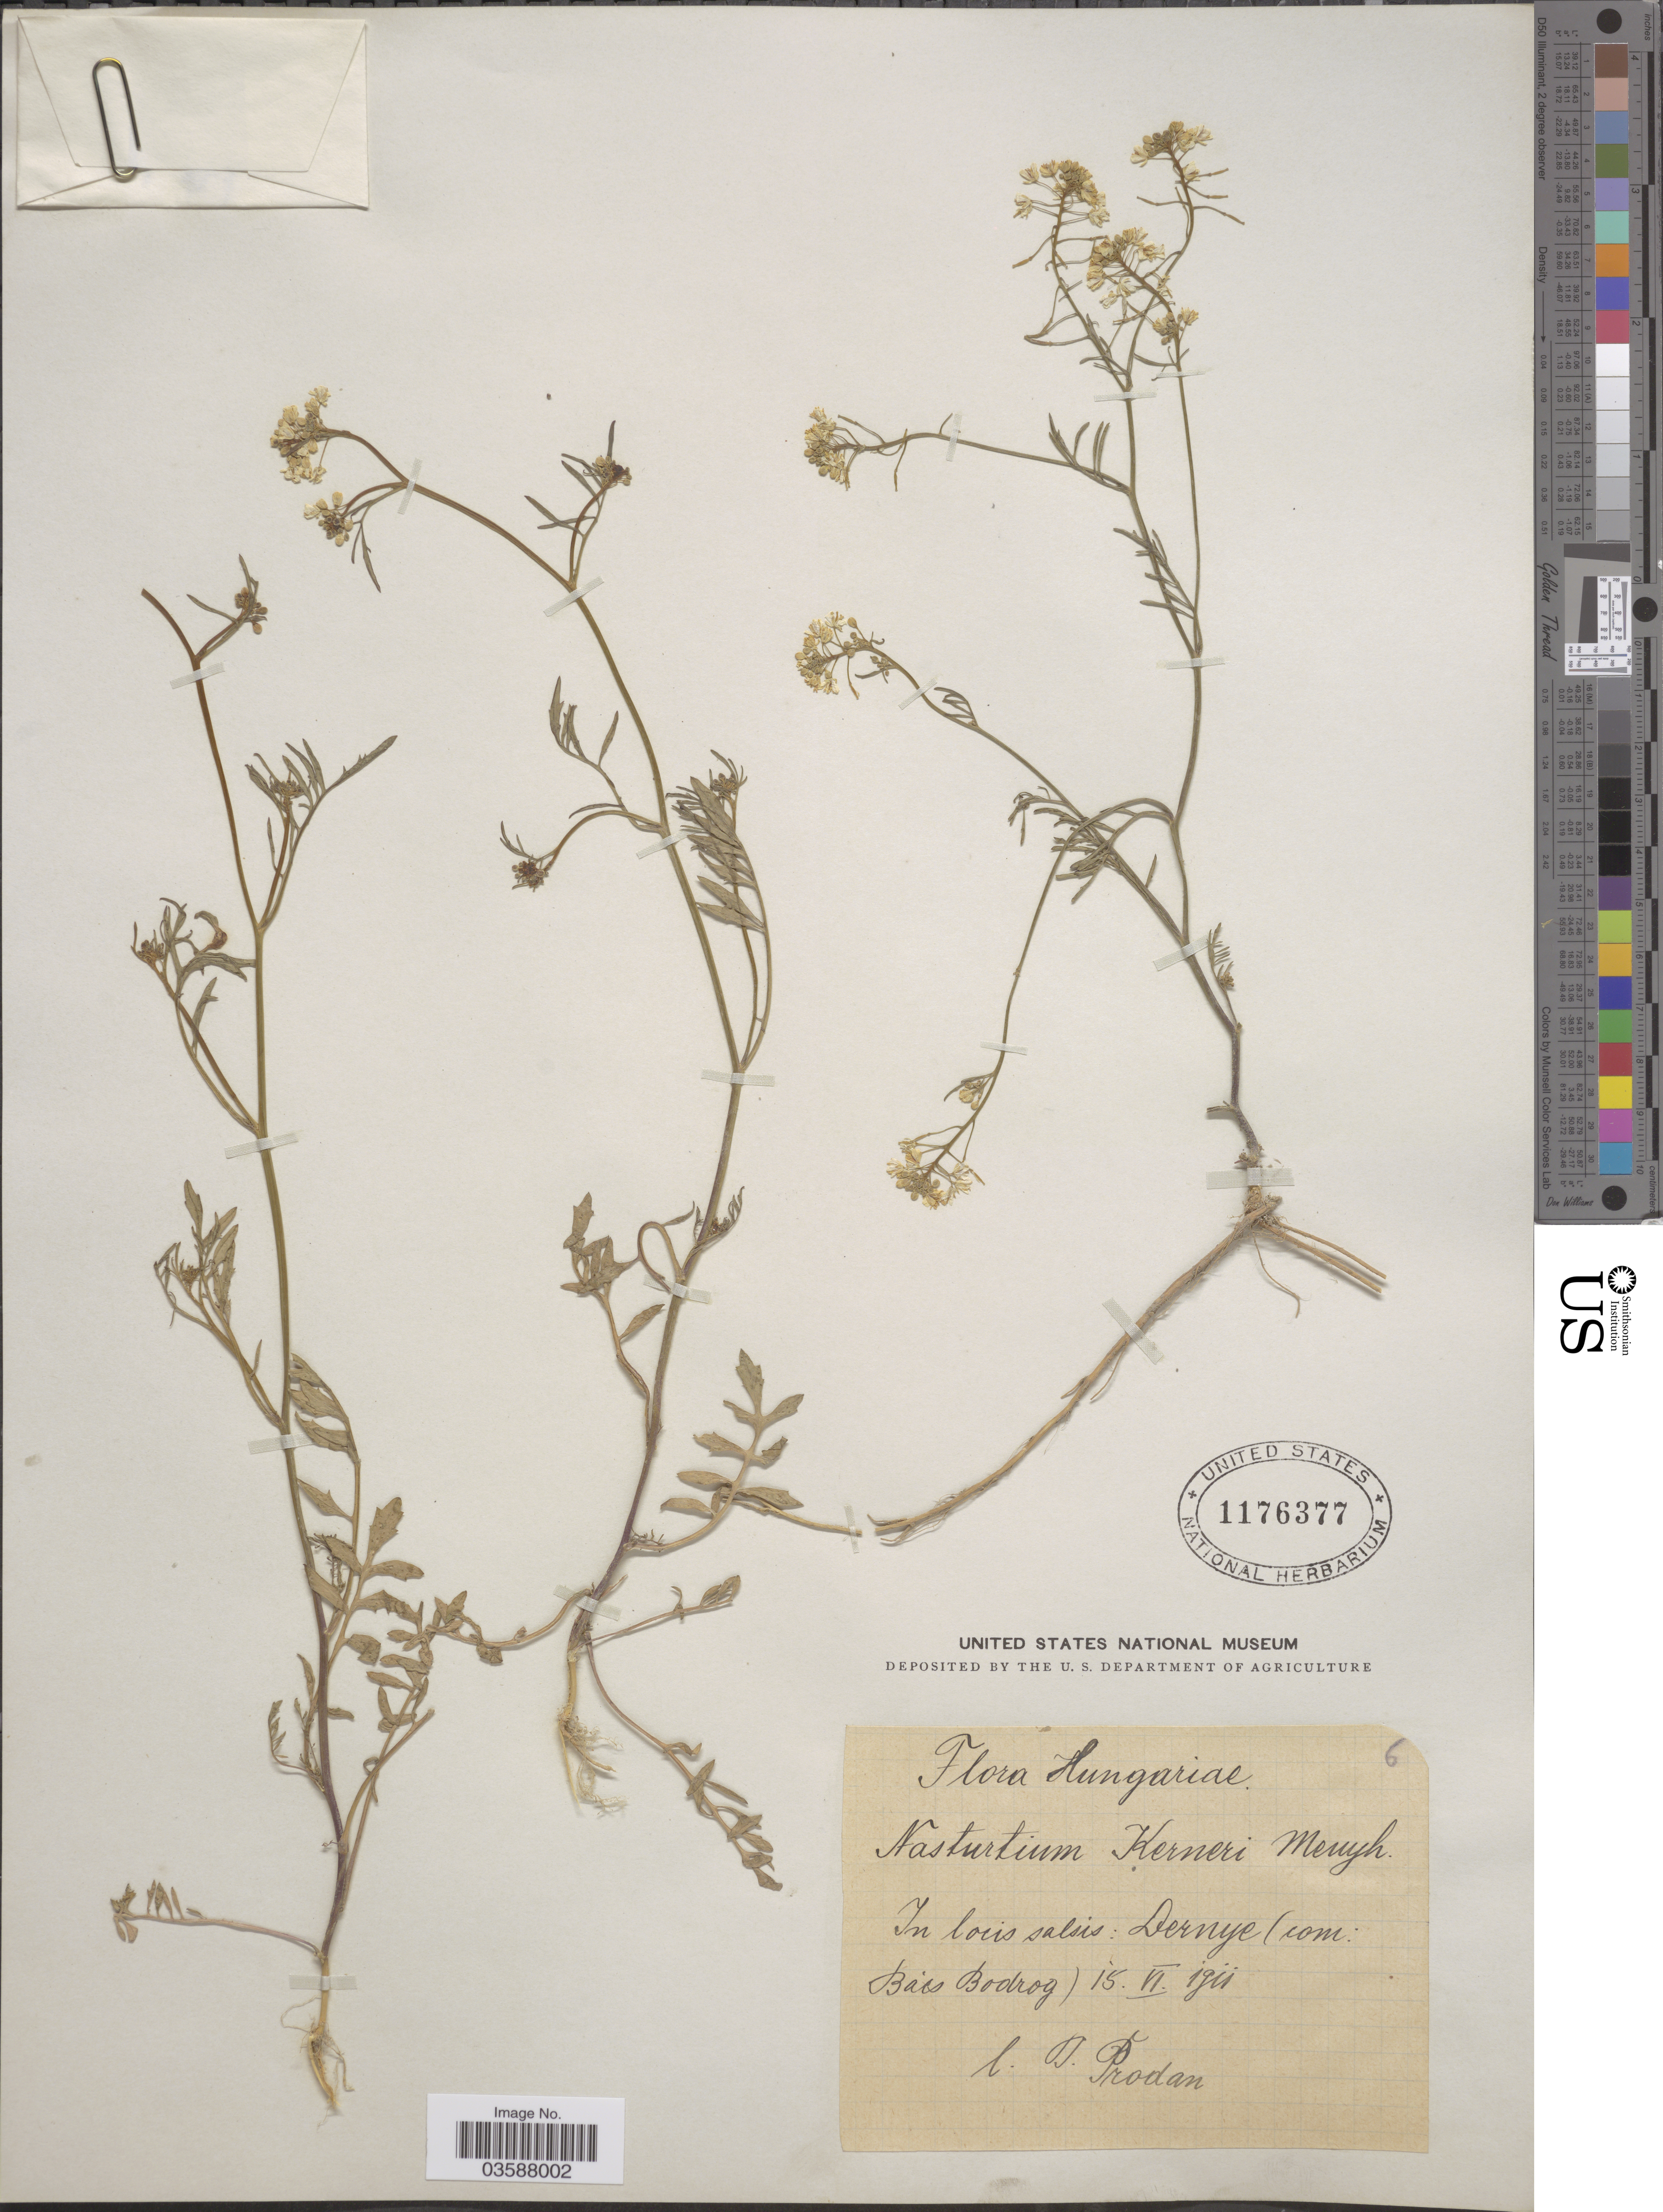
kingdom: Plantae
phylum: Tracheophyta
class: Magnoliopsida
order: Brassicales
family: Brassicaceae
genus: Rorippa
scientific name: Rorippa kerneri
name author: Menyh.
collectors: G. Prodán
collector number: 6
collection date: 1911-06-15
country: Hungary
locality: In locis salsis: Dernye (com: Bacs Bodrog).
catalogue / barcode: US 1176377